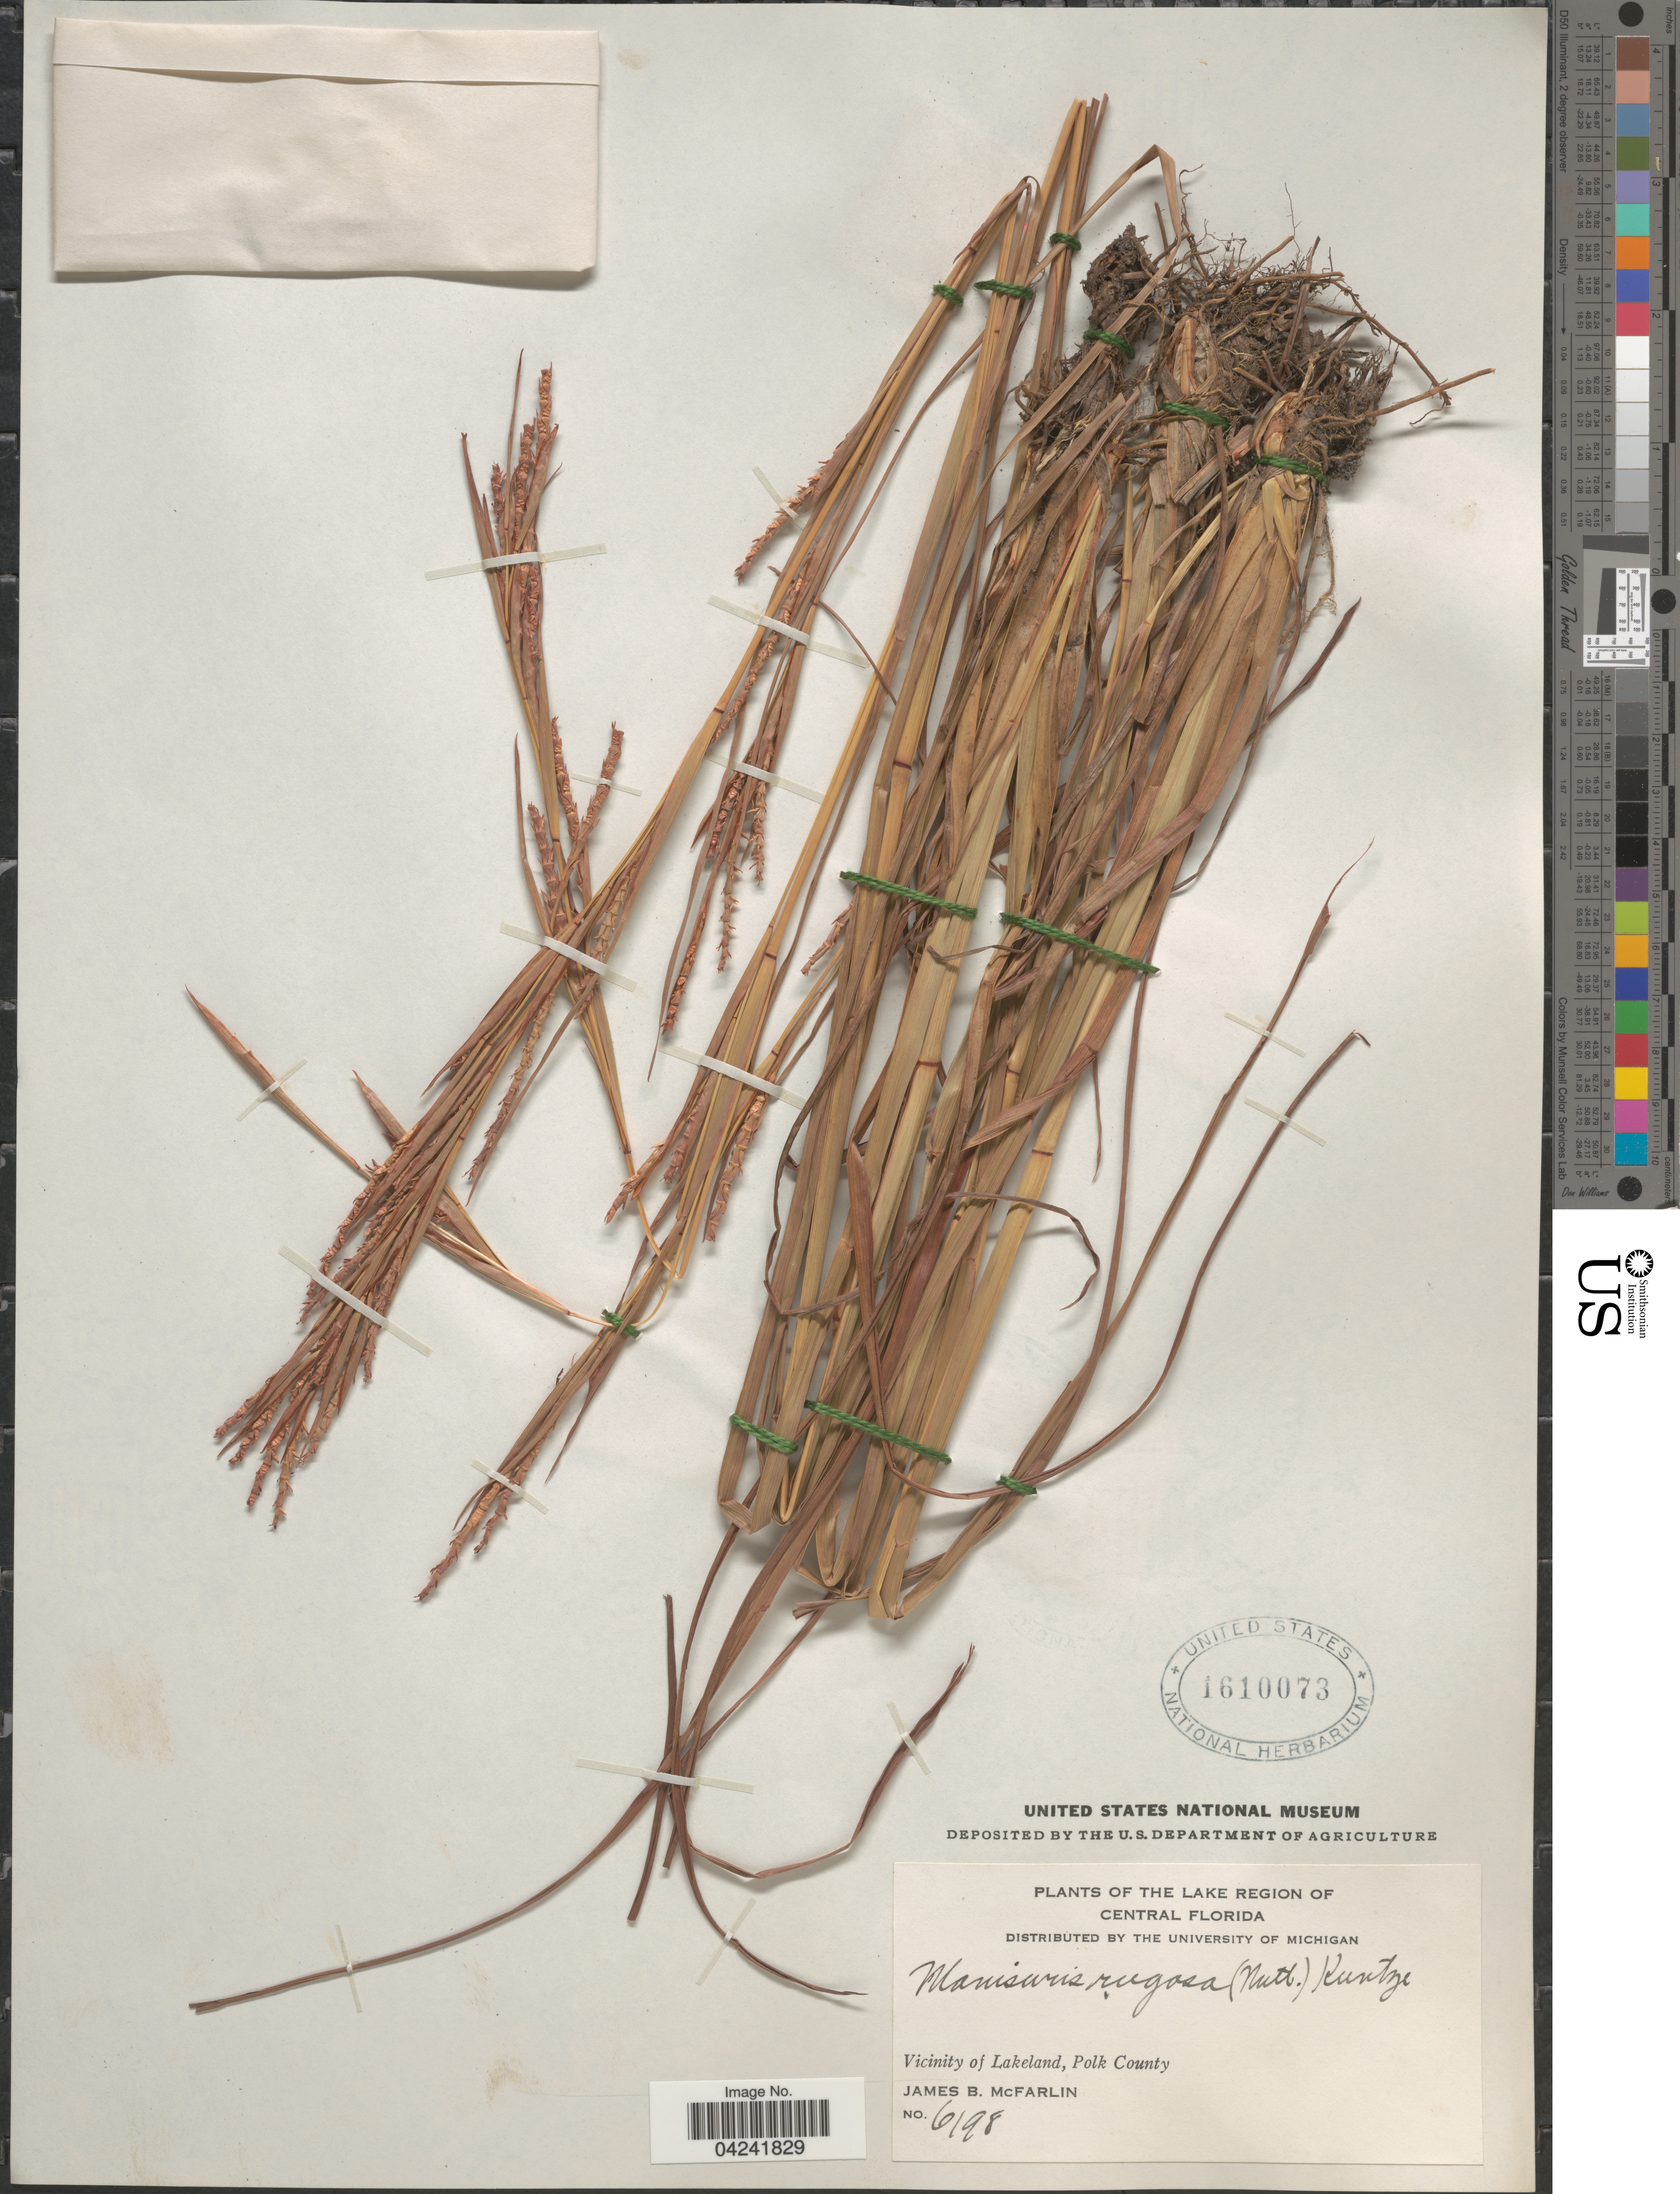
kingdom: Plantae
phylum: Tracheophyta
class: Liliopsida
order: Poales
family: Poaceae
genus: Mnesithea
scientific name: Mnesithea rugosa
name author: (Nutt.) de Koning & Sosef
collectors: J. McFarlin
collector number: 6198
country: United States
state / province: Florida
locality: The Lake Region of Central Florida. Vicinity of Lakeland, Polk County.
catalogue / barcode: US 1610073